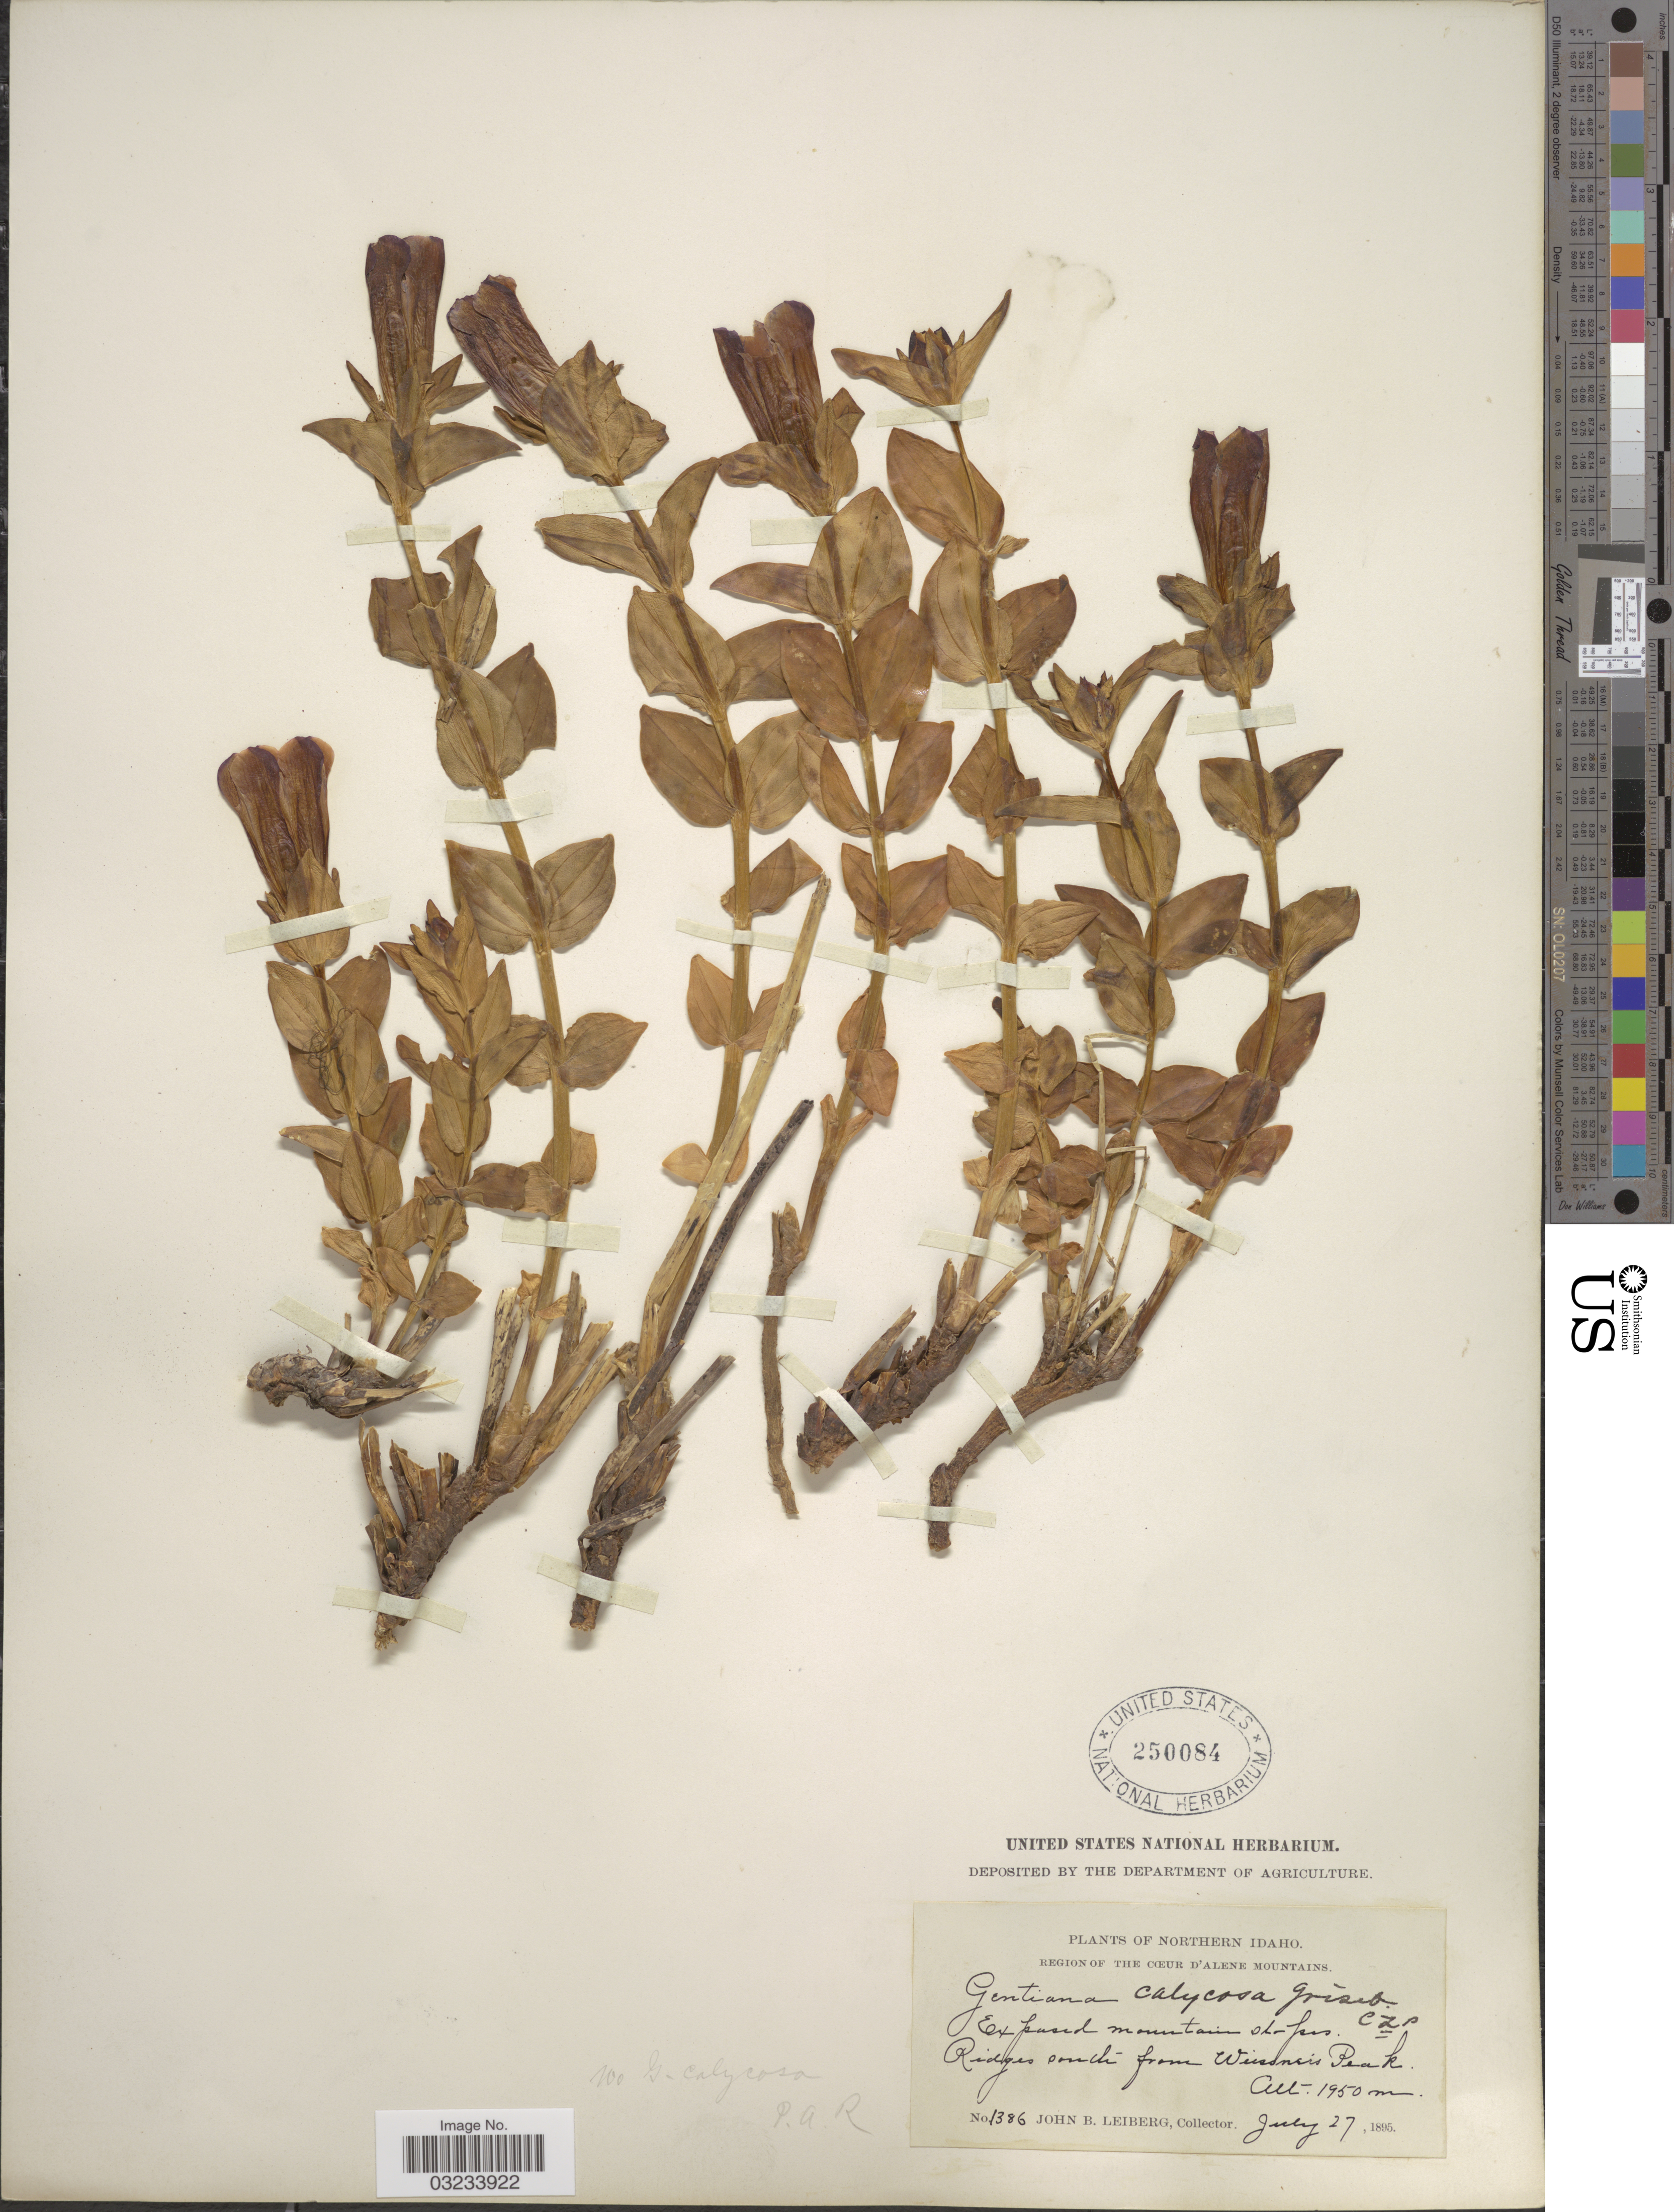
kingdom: Plantae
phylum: Tracheophyta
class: Magnoliopsida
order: Gentianales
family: Gentianaceae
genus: Gentiana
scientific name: Gentiana calycosa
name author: Griseb.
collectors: J. B. Leiberg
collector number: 1386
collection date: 1895-07-27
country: United States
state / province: Idaho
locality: Region of the Coeur d'Alene Mountains. Ridges south from Wiessner's Peak [Mount Wiessner].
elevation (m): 1950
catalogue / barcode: US 250084